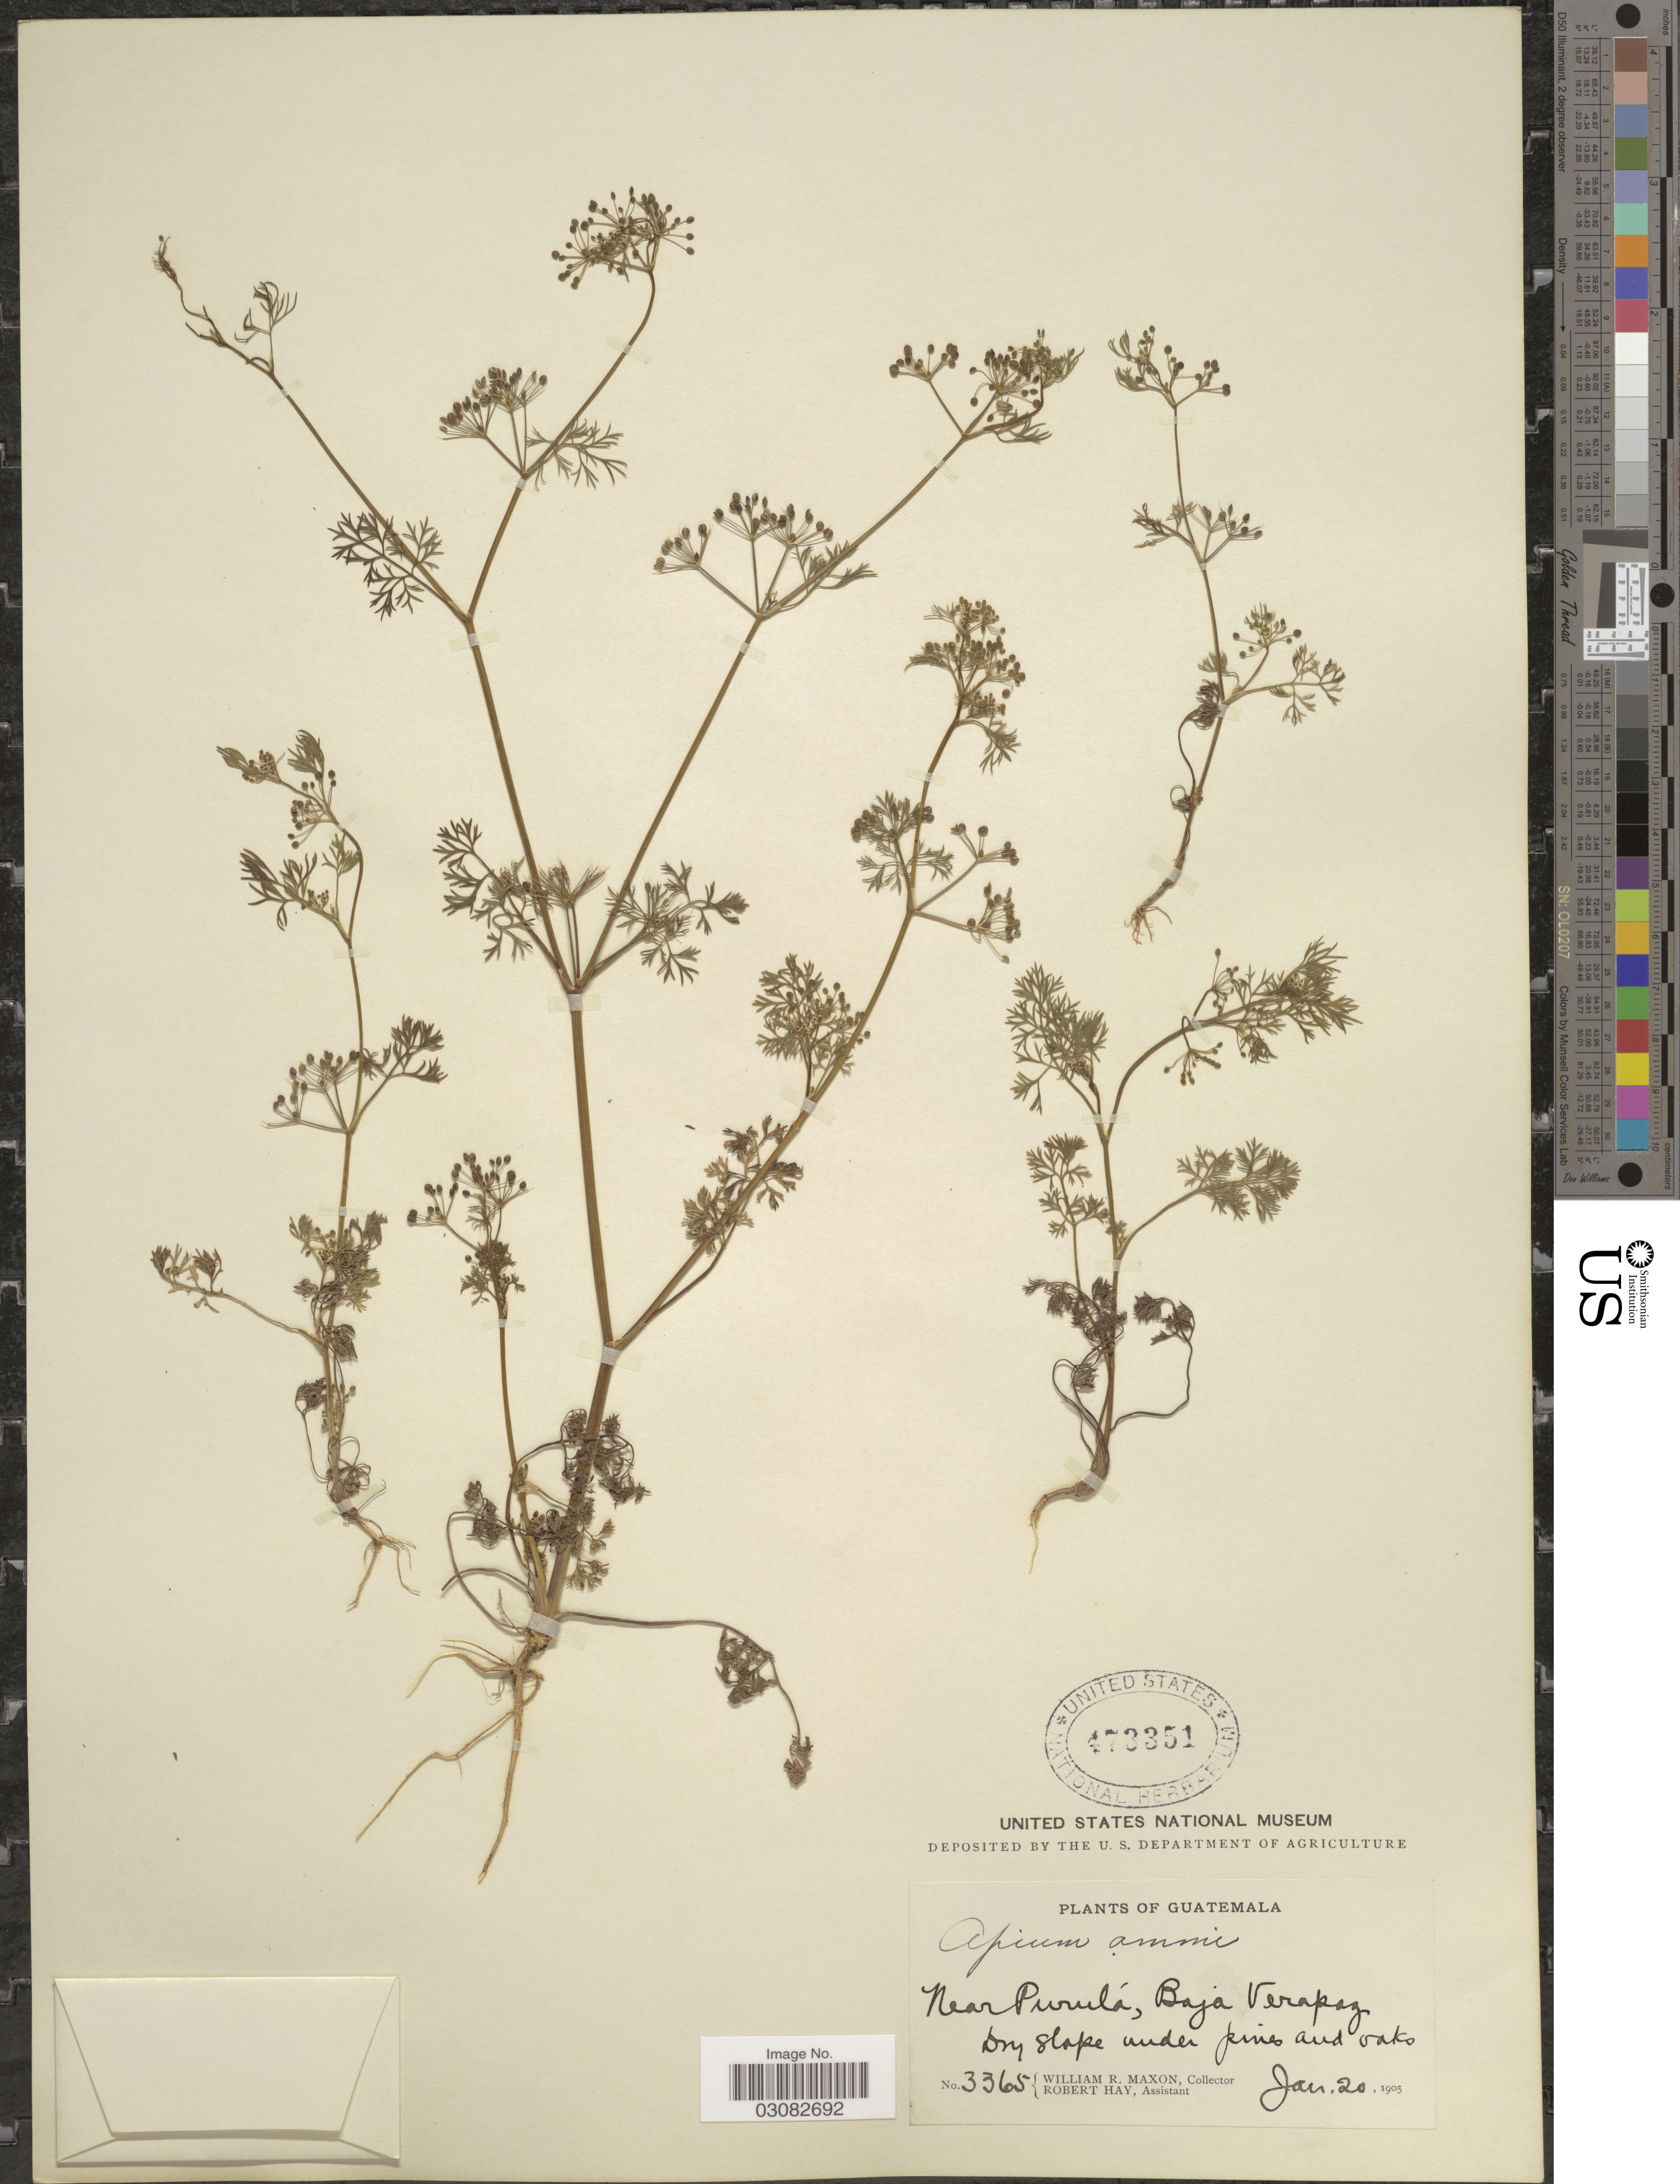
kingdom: Plantae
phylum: Tracheophyta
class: Magnoliopsida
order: Apiales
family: Apiaceae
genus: Apium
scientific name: Apium ammi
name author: (Jacq.) Urb.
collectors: W. R. Maxon & R. Hay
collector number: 3365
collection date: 1905-01-20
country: Guatemala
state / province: Baja Verapaz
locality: Near Purulá.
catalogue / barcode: US 473351